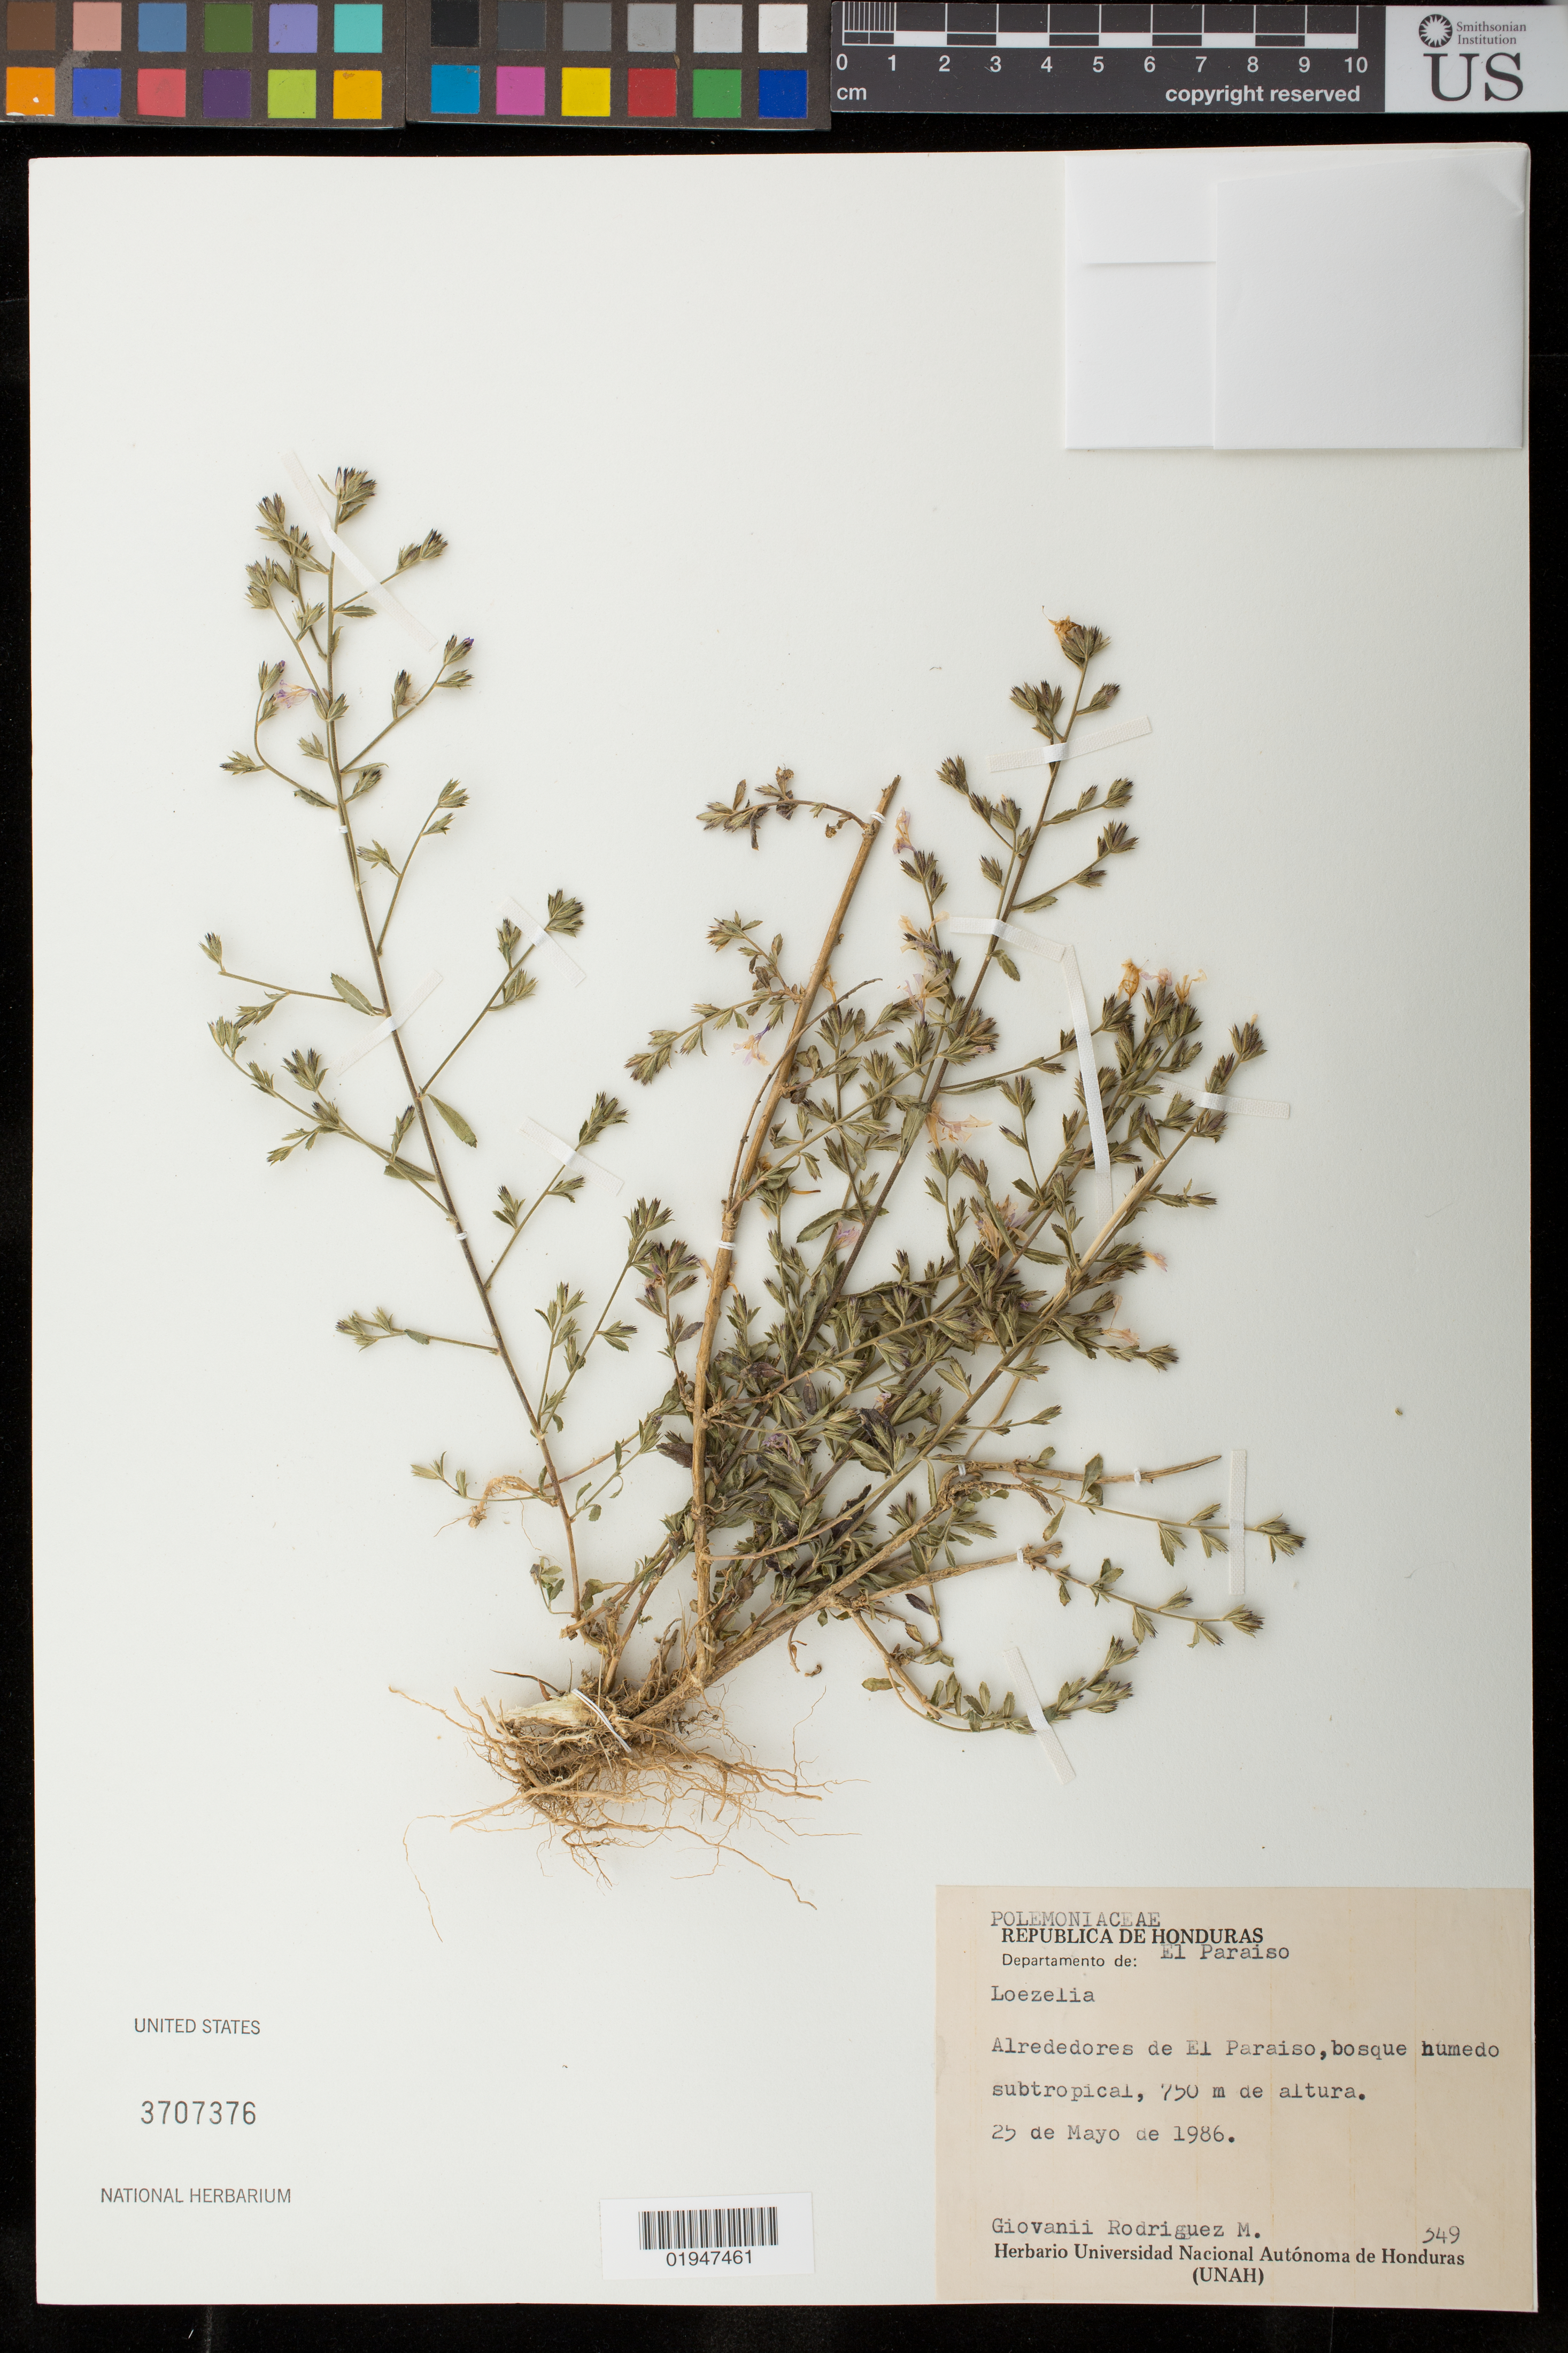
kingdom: Plantae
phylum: Tracheophyta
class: Magnoliopsida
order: Ericales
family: Polemoniaceae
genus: Loeselia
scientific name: Loeselia sp.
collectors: G. Rodríguez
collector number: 349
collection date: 1986-05-25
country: Honduras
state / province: El Paraíso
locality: El Paraiso, alrededores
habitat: Bosque humedo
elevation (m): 750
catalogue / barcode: US 3707376